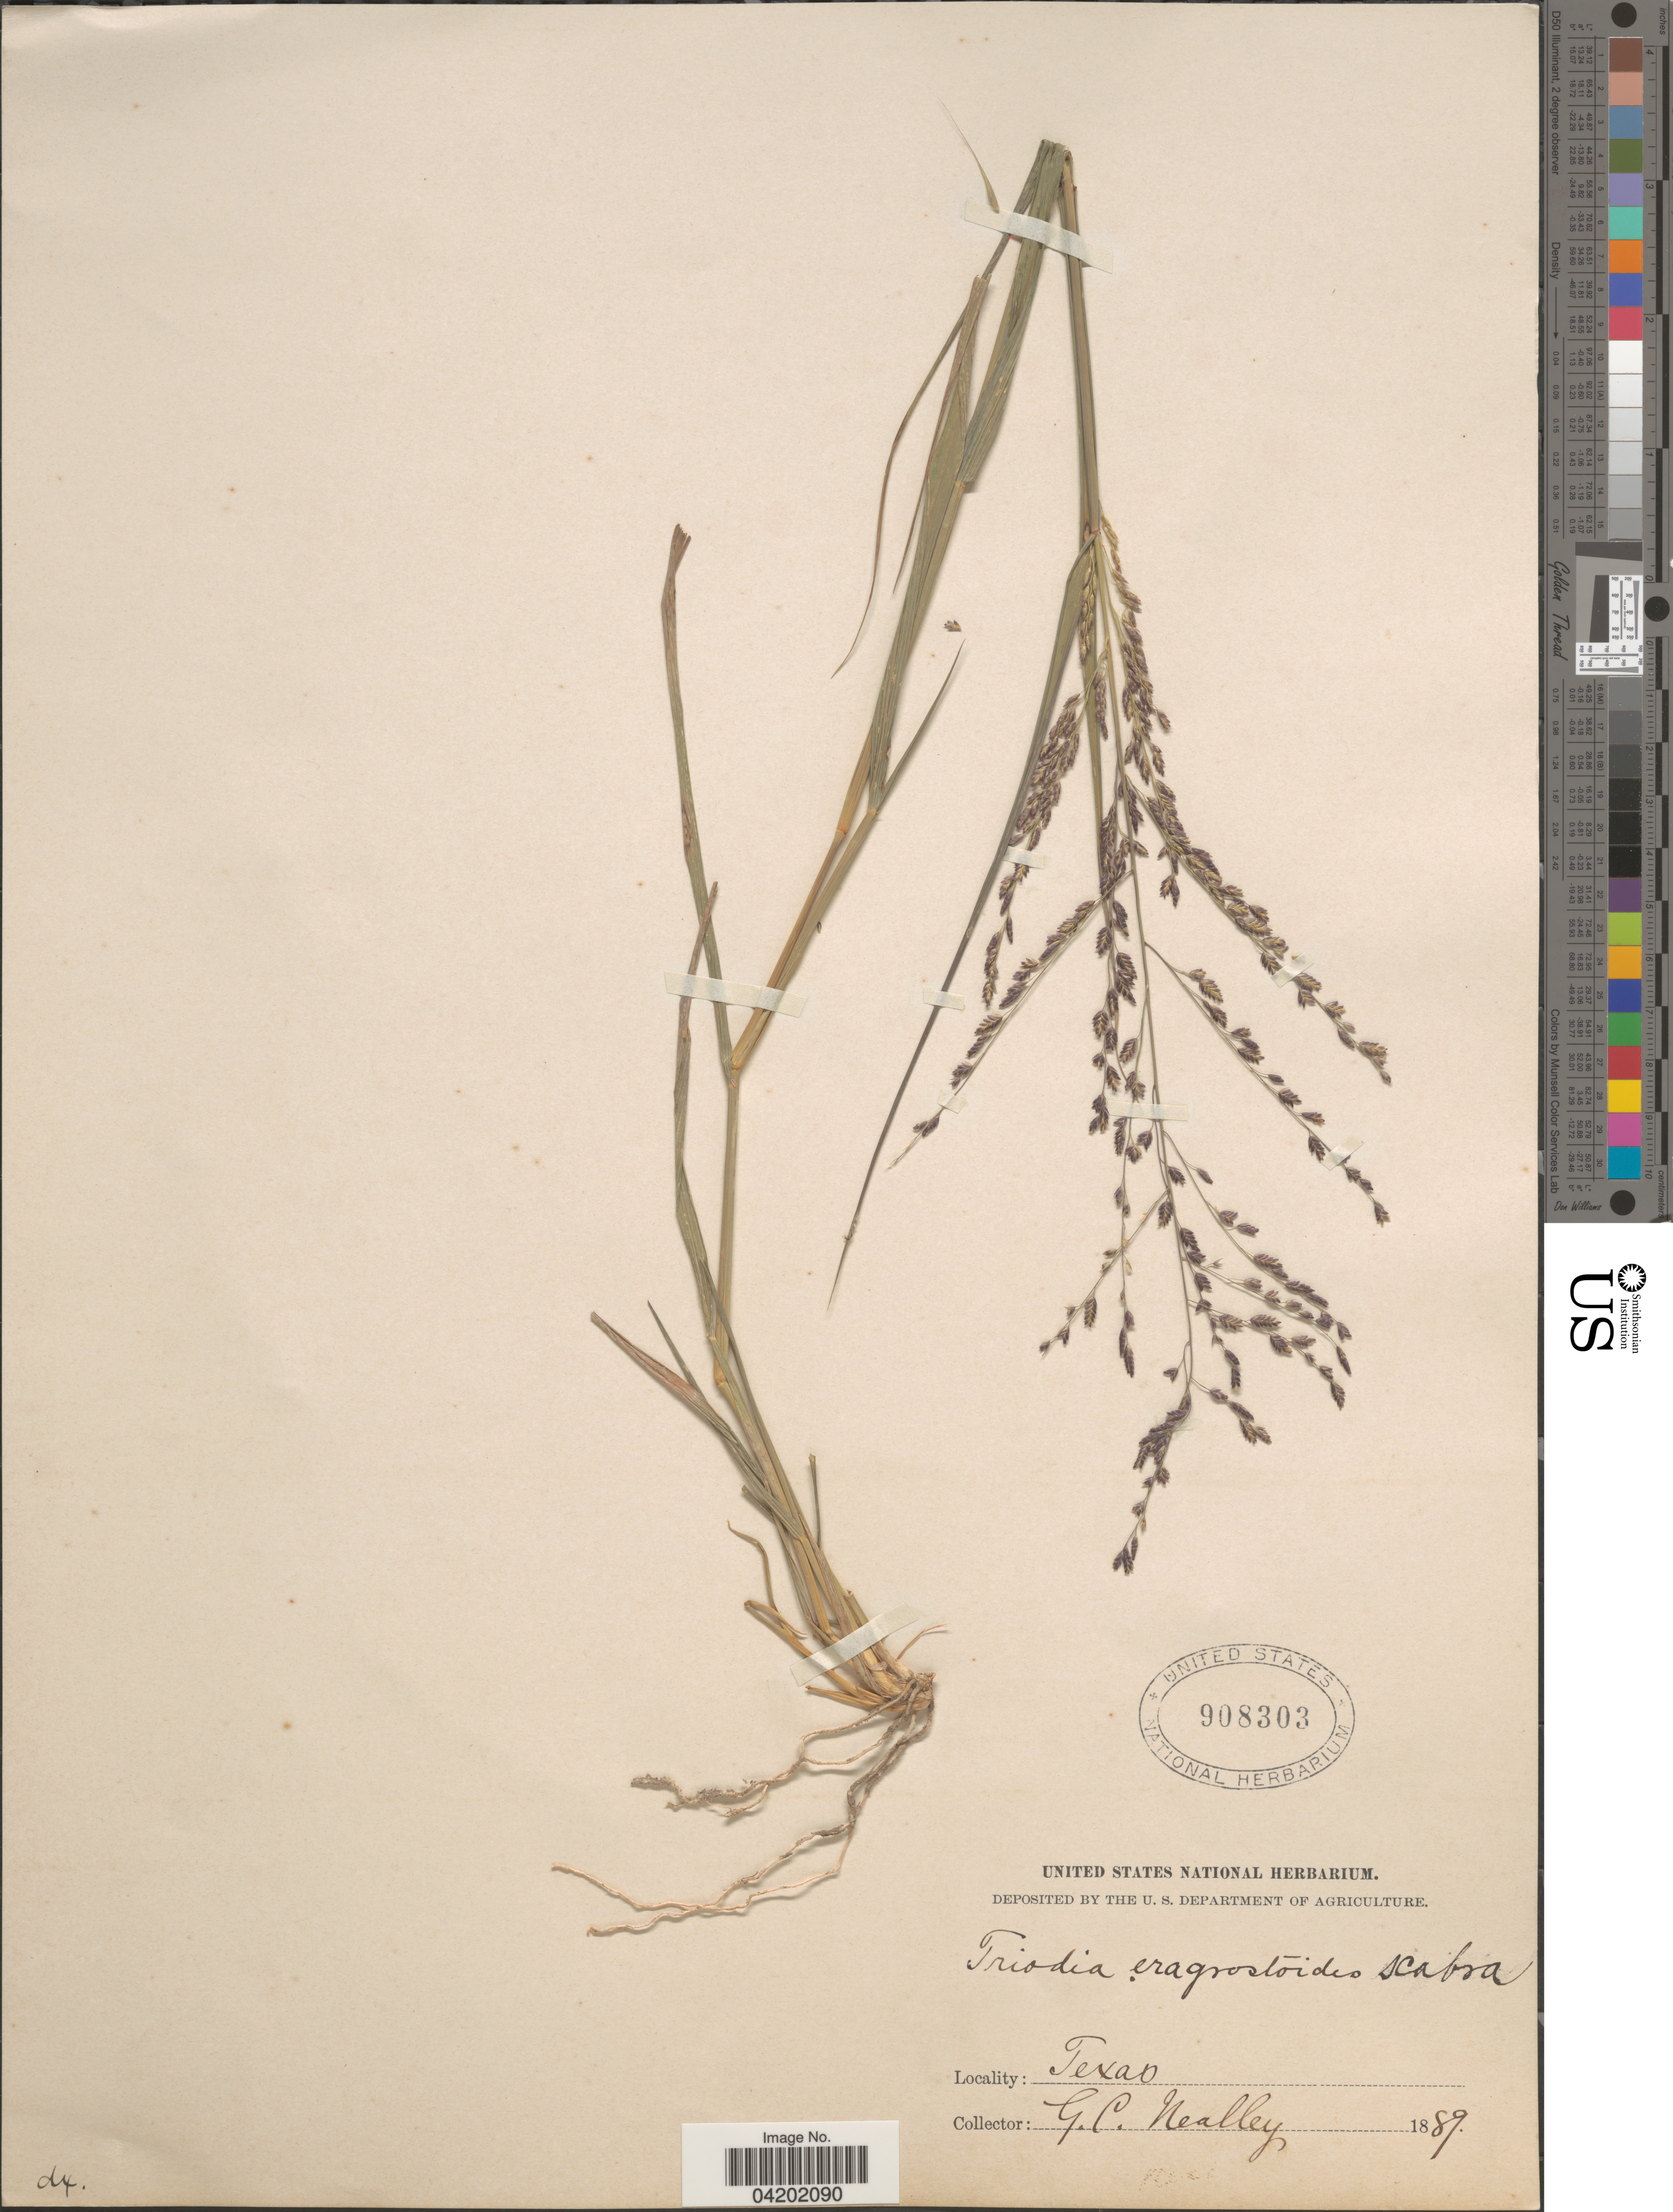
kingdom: Plantae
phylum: Tracheophyta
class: Liliopsida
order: Poales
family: Poaceae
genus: Triplasiella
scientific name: Triplasiella eragrostoides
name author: (Vasey & Scribn.) P.M. Peterson & Romasch.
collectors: G. C. Nealley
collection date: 1889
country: United States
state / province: Texas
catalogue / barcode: US 908303